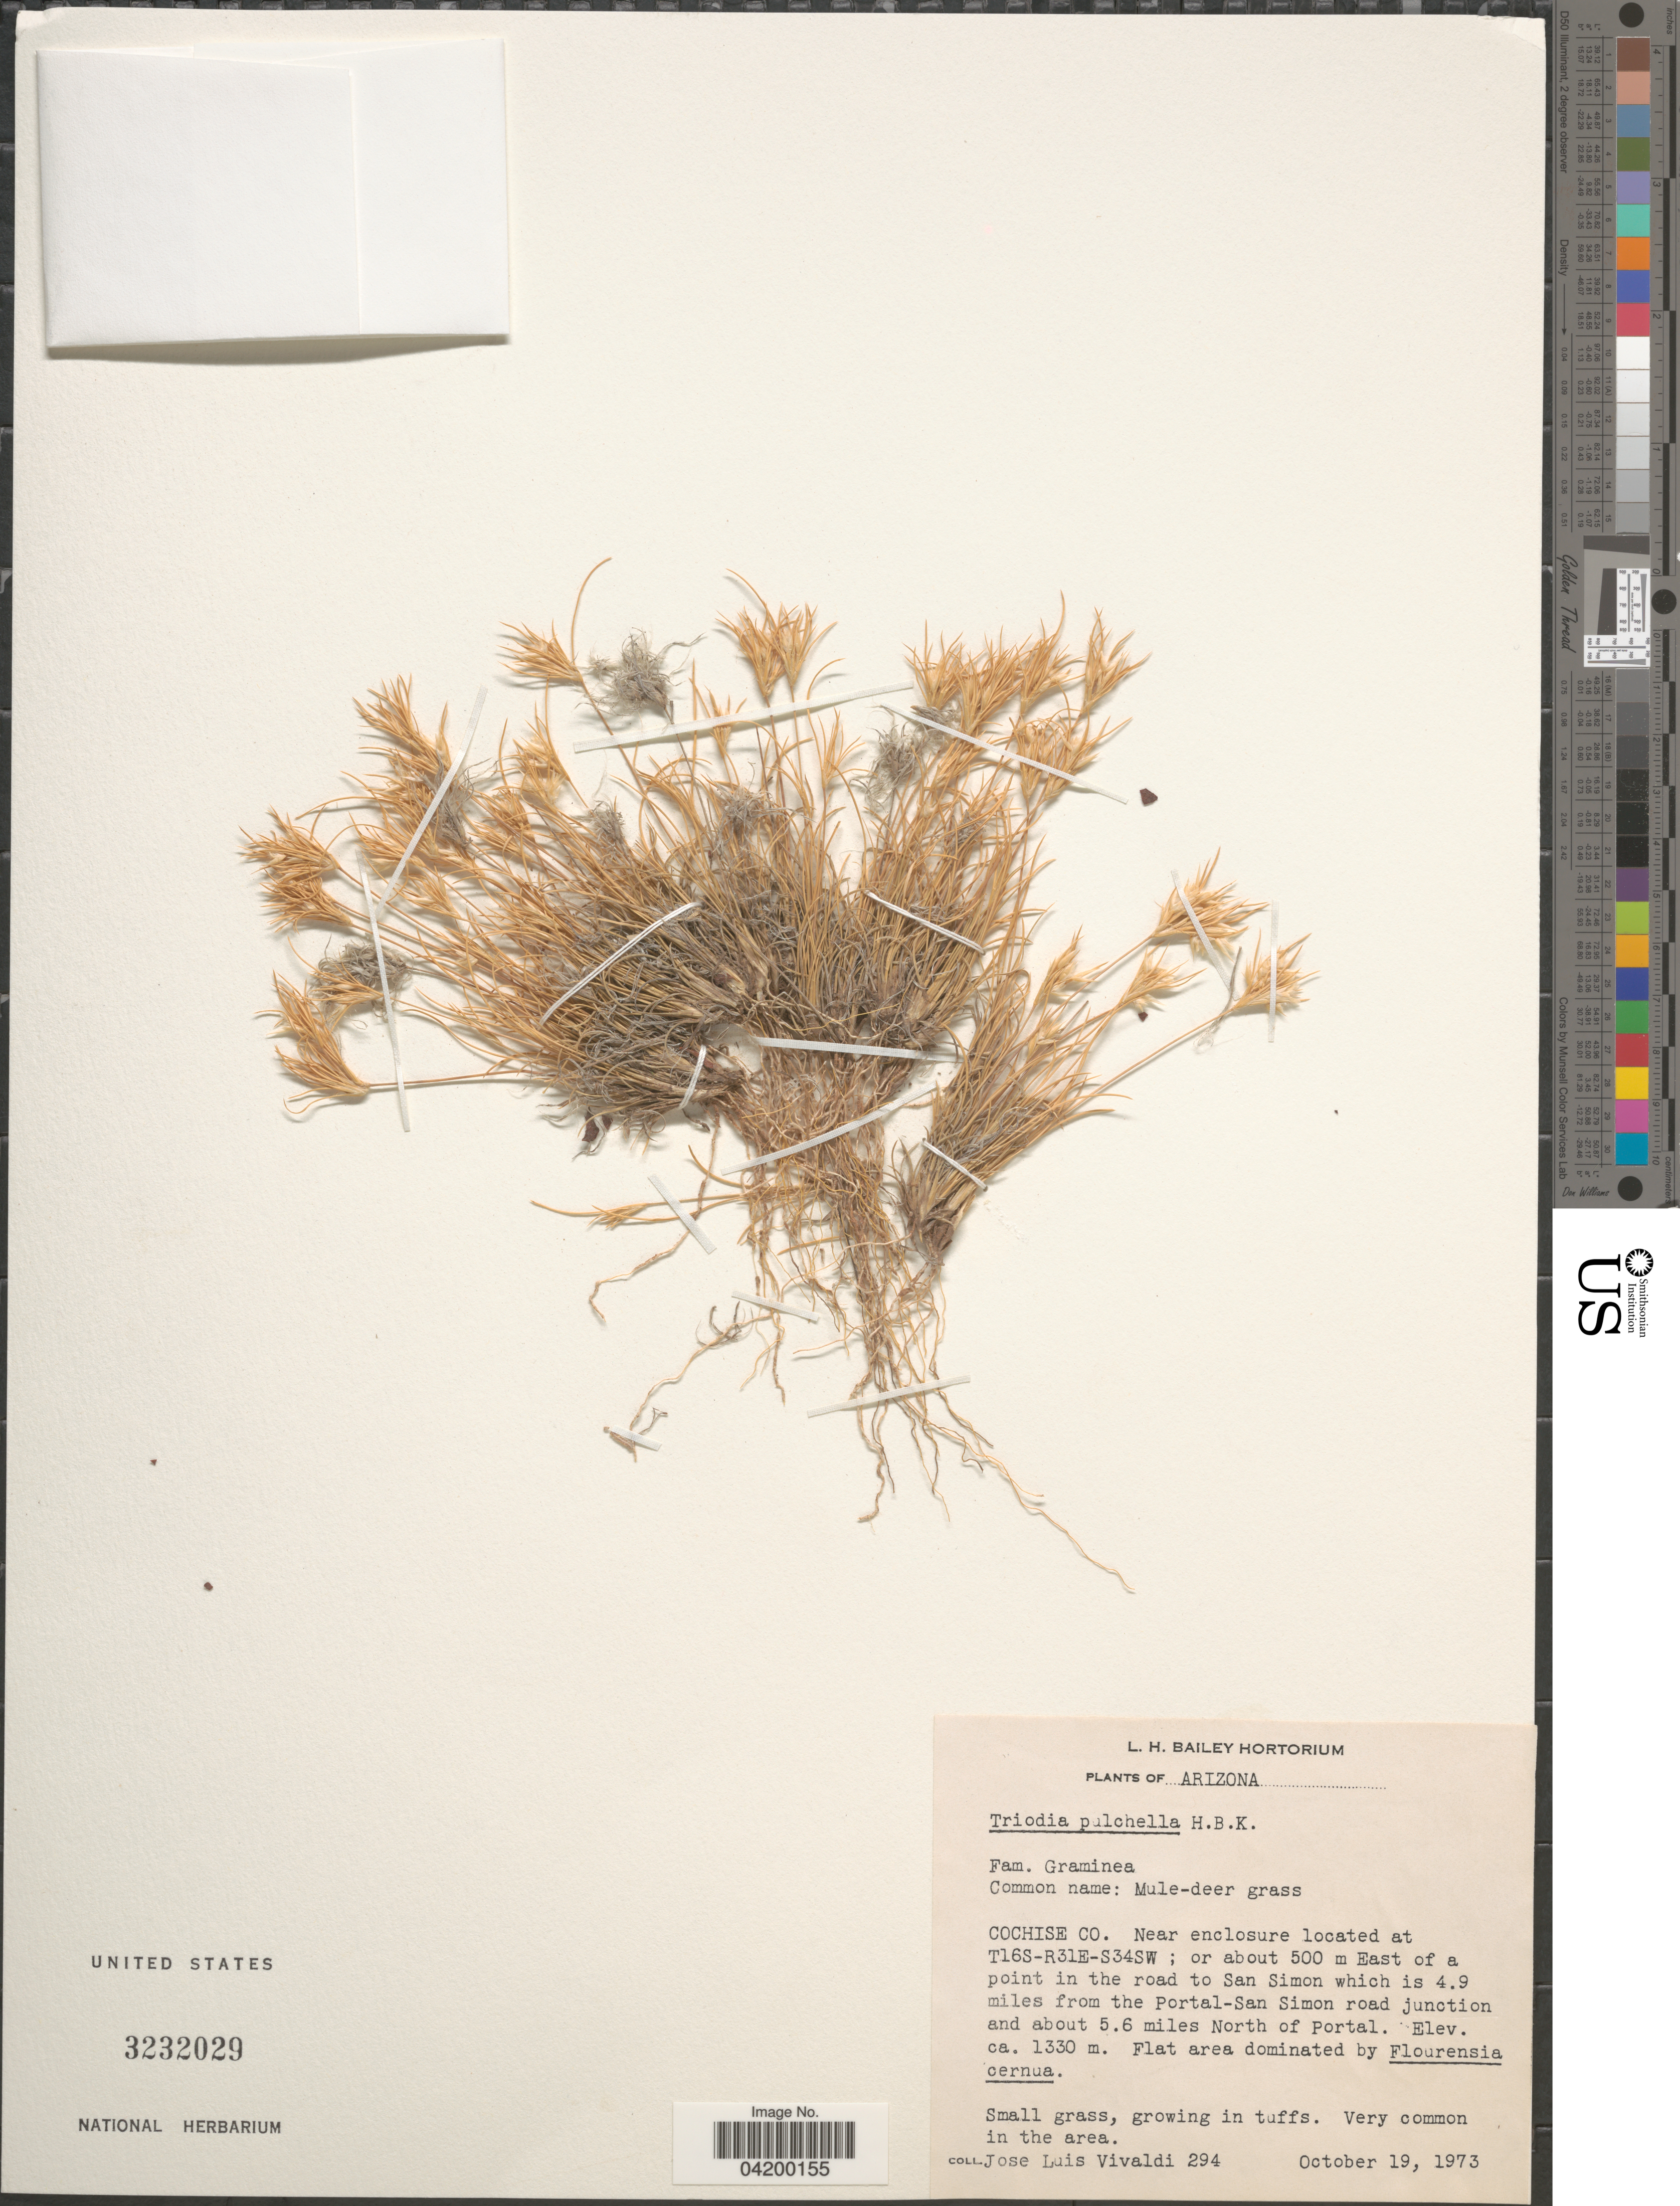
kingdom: Plantae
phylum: Tracheophyta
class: Liliopsida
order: Poales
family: Poaceae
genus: Dasyochloa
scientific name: Dasyochloa pulchella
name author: (Kunth) Willd. ex Rydb.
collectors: J. L. Vivaldi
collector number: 294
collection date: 1973-10-19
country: United States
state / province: Arizona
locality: Cochise Co. Near enclosure located at T16S-R31E-S34SW; or about 500 m East of a point in the road to San Simon which is 4.9 miles from the Portal-San Simon road junction and about 5.6 miles North of Portal.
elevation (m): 1330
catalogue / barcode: US 3232029